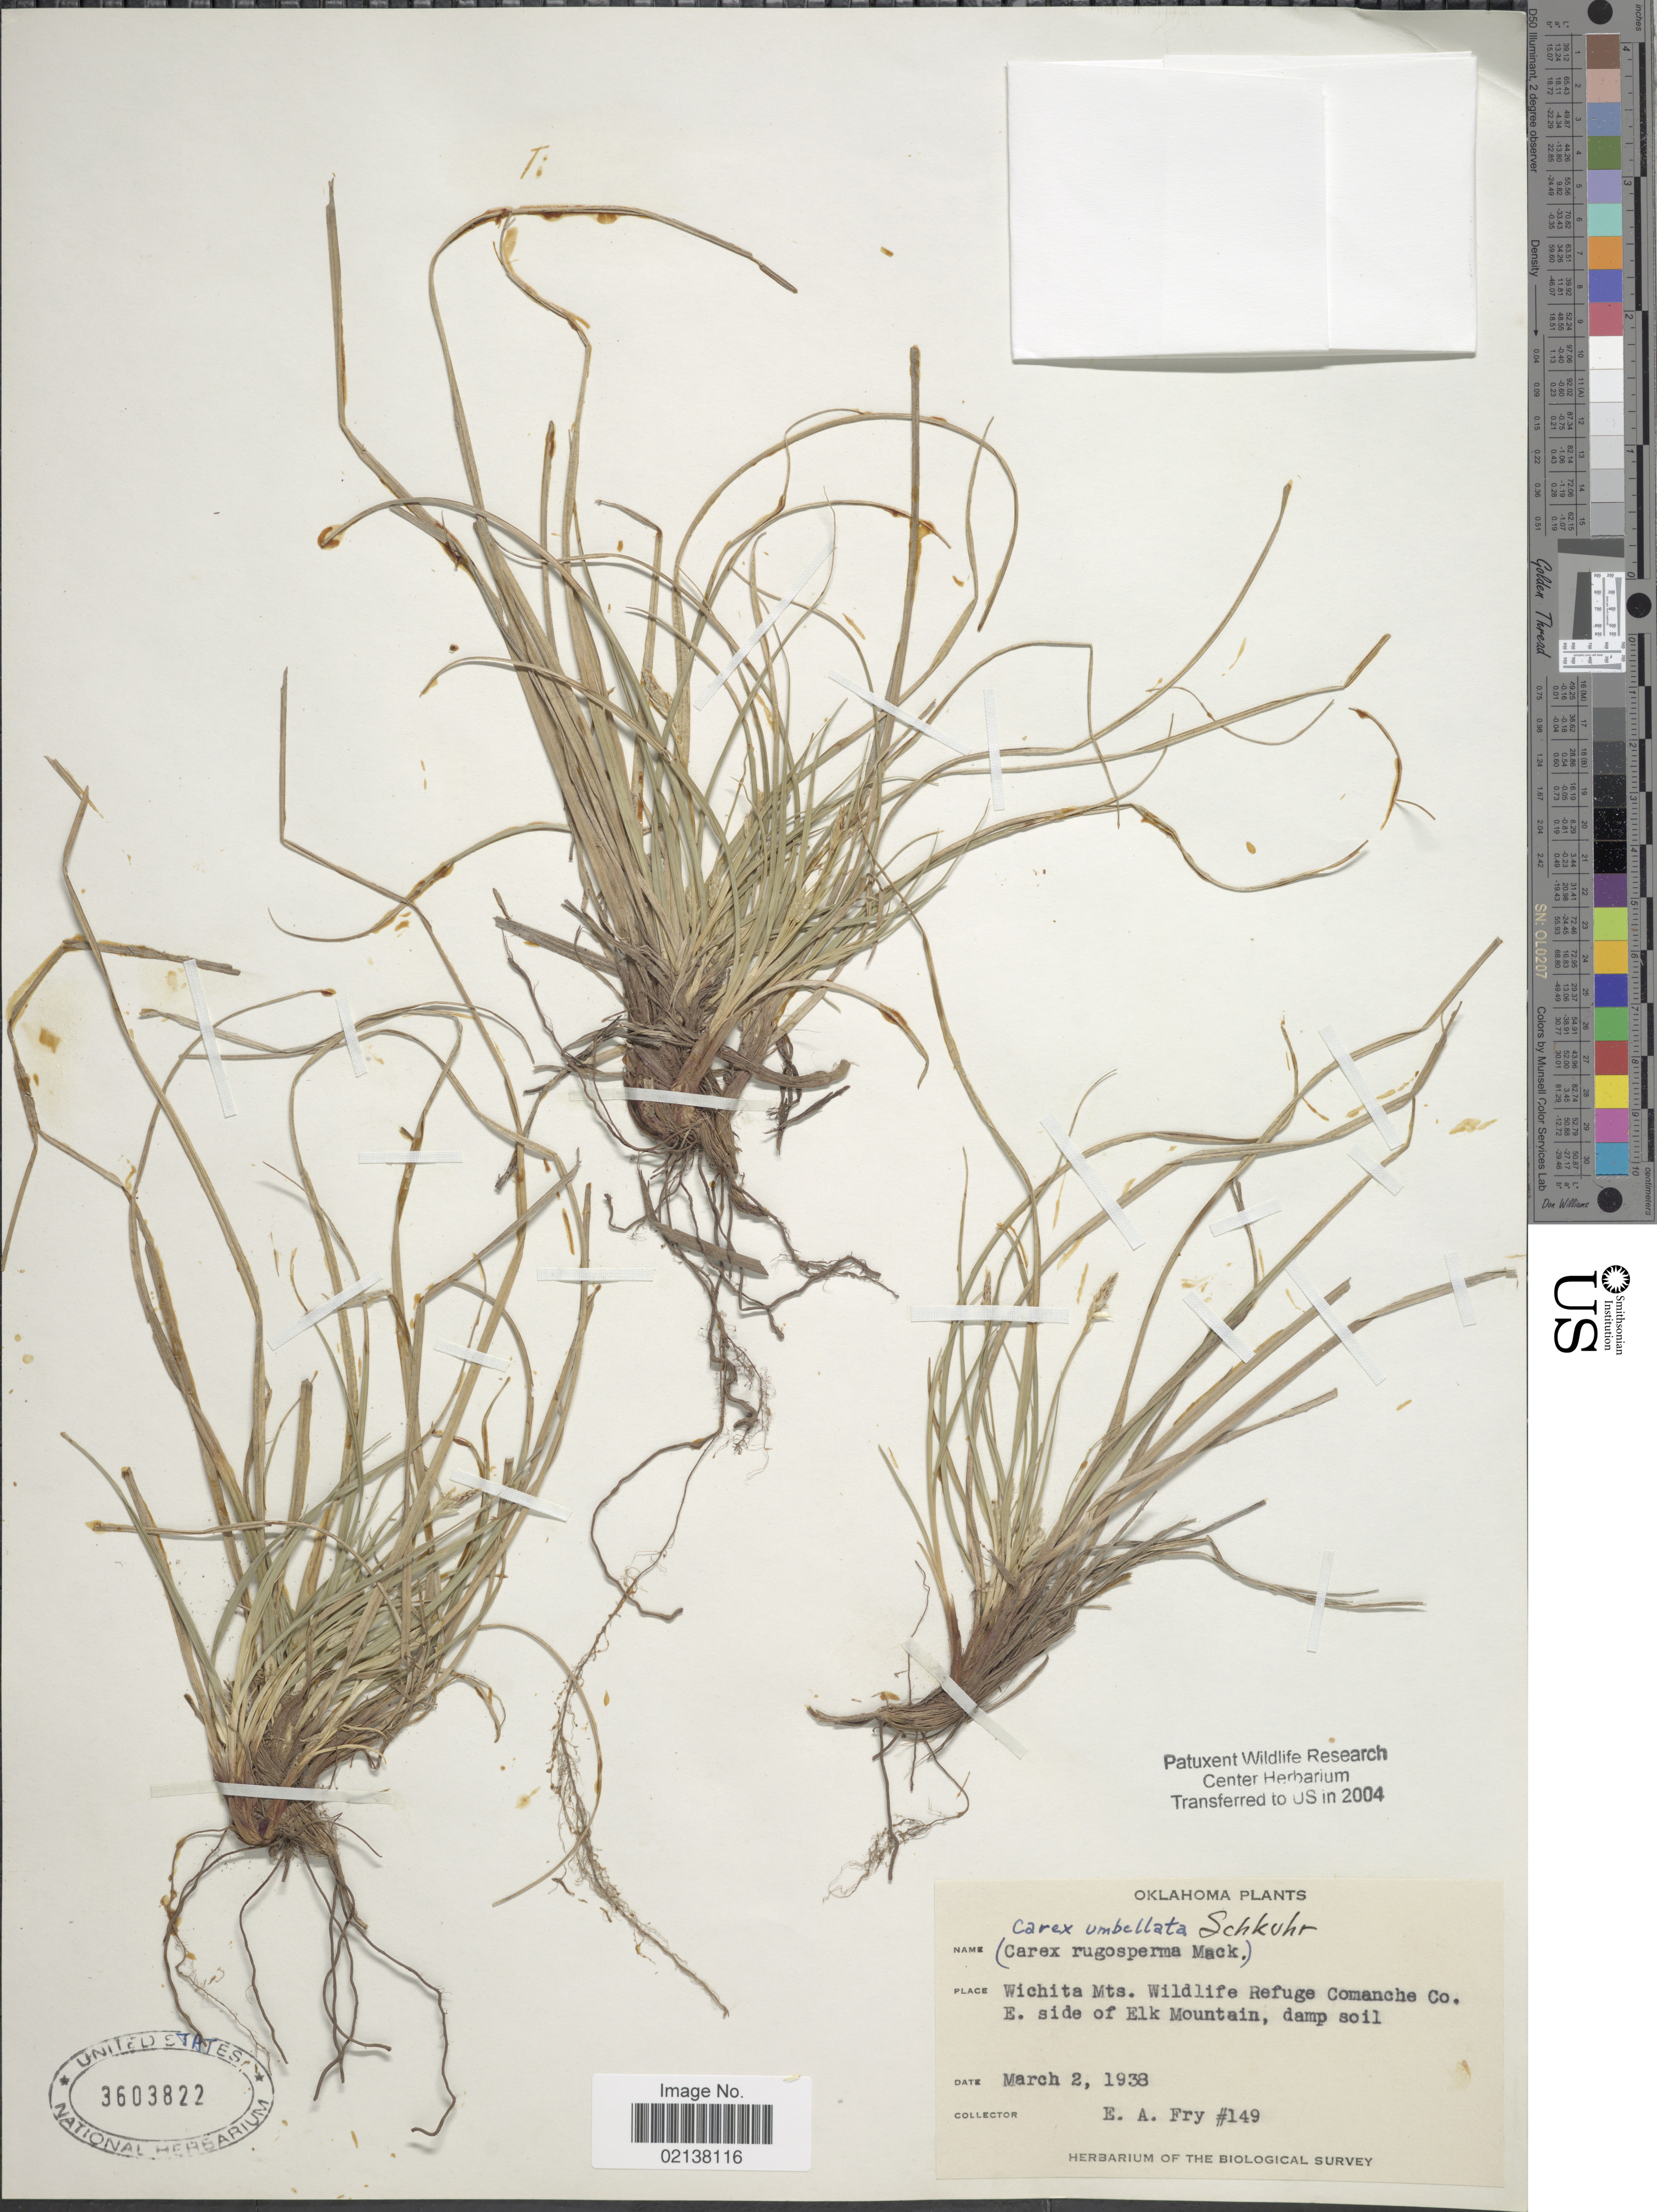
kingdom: Plantae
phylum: Tracheophyta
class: Liliopsida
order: Poales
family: Cyperaceae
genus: Carex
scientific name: Carex umbellata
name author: Schkuhr ex Willd.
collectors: E. Fry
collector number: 149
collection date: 1938-03-02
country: United States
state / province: Oklahoma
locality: Wichita Mts. Wildlife Refuge Comanche Co. E. side of Elk Mountain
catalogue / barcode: US 3603822